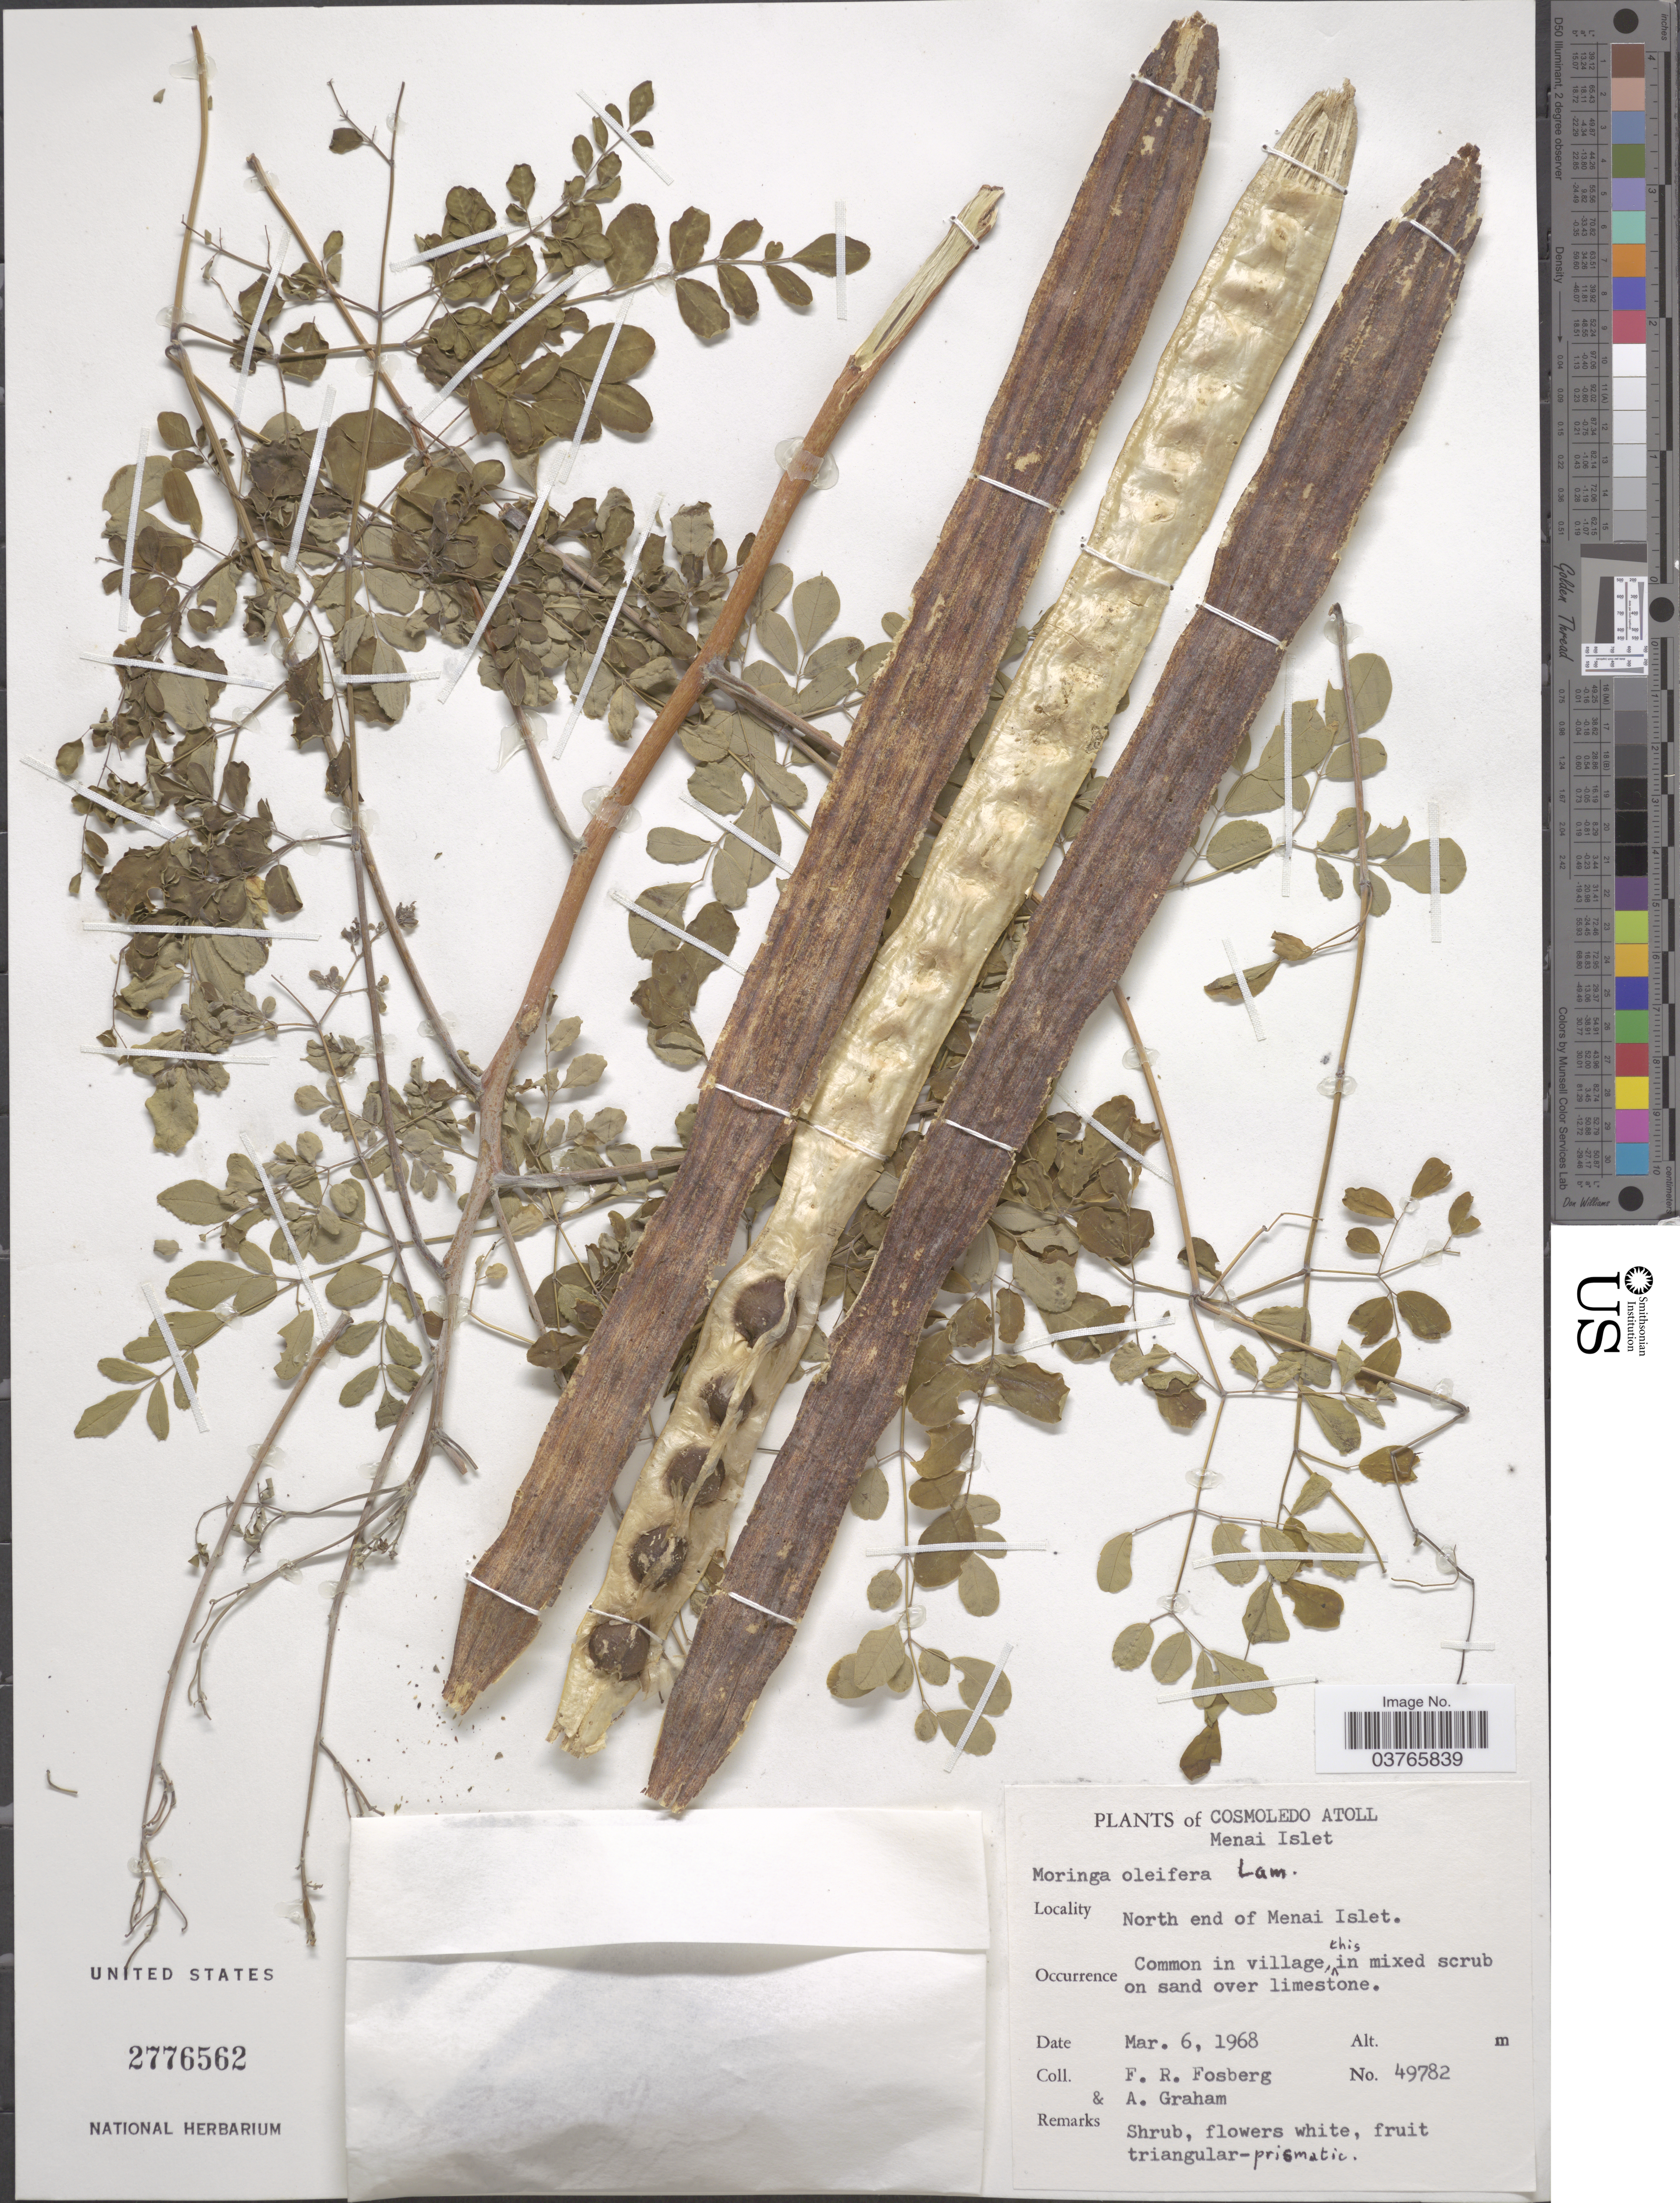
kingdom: Plantae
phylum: Tracheophyta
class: Magnoliopsida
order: Brassicales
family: Moringaceae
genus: Moringa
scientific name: Moringa oleifera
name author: Lam.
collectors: F. R. Fosberg & A. Graham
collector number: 49782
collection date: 1968-03-06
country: Seychelles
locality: Cosmoledo Atoll. Menai Islet. North end of Menai Islet.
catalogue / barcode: US 2776562